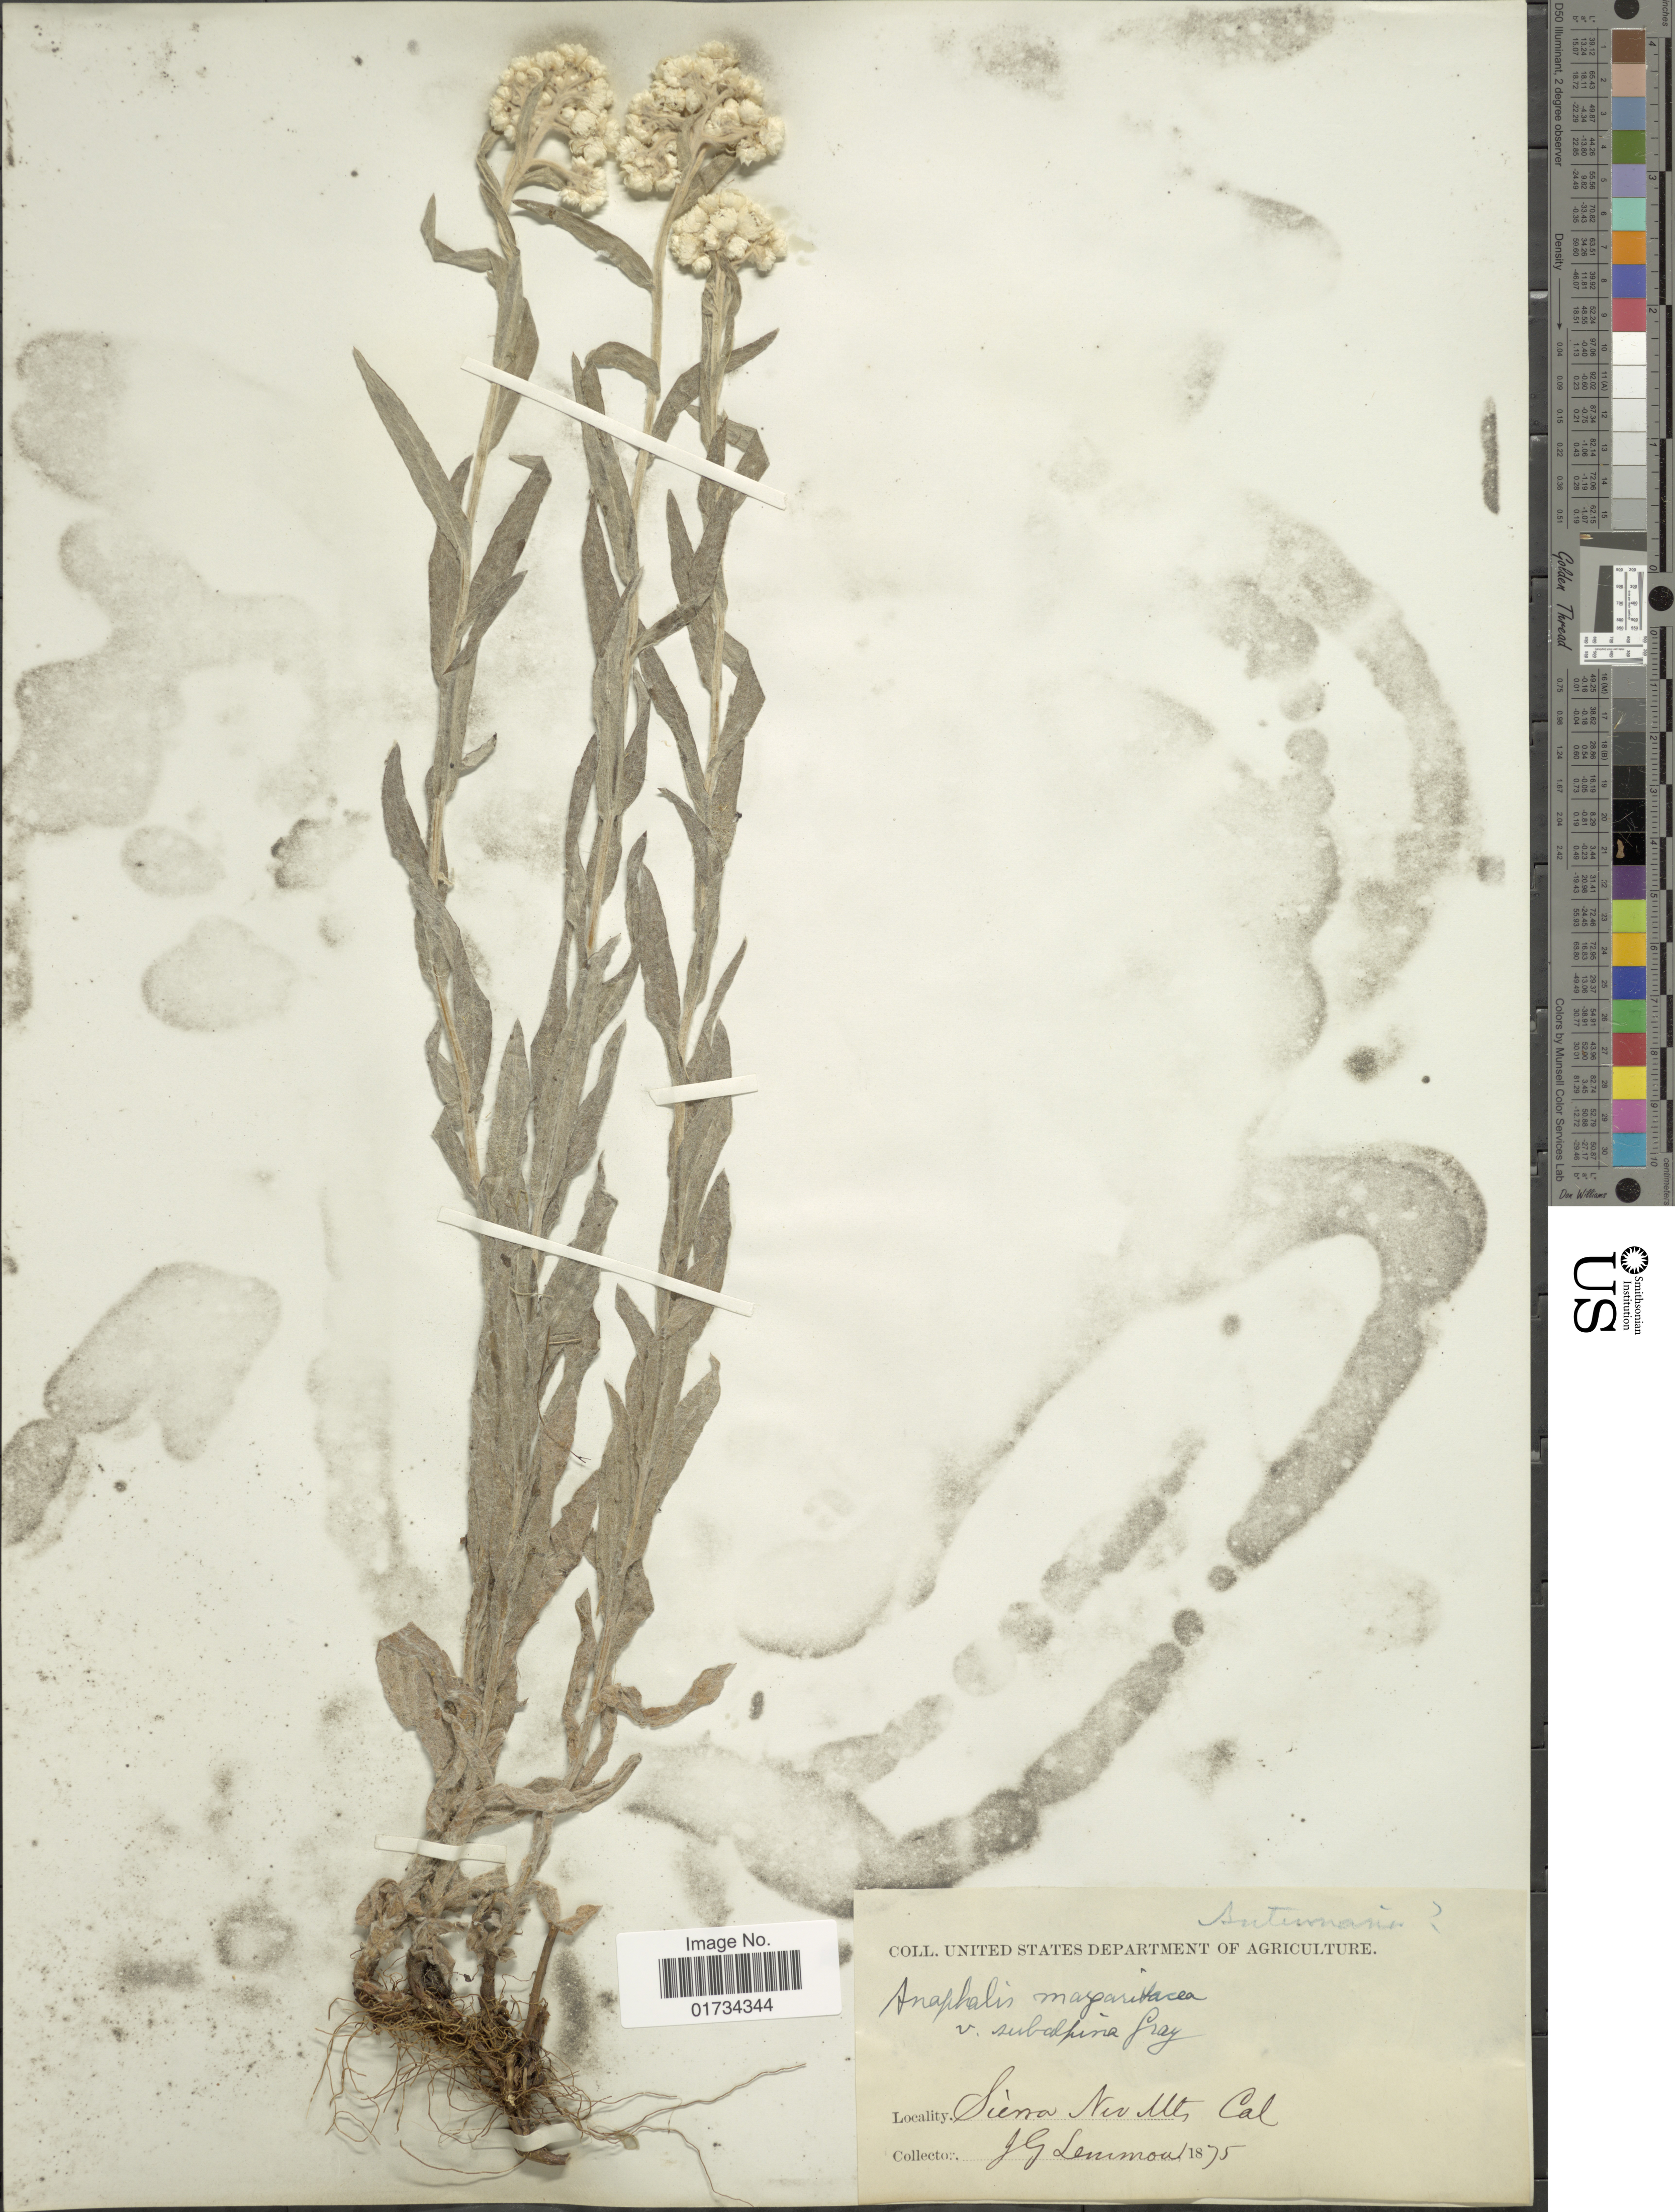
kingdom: Plantae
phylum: Tracheophyta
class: Magnoliopsida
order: Asterales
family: Asteraceae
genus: Anaphalis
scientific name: Anaphalis subalpina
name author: (A. Gray) Rydb.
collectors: J. Lemmon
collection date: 1875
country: Portugal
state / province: Madeira (Aut. Reg.)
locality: Sierra Nev Mts.